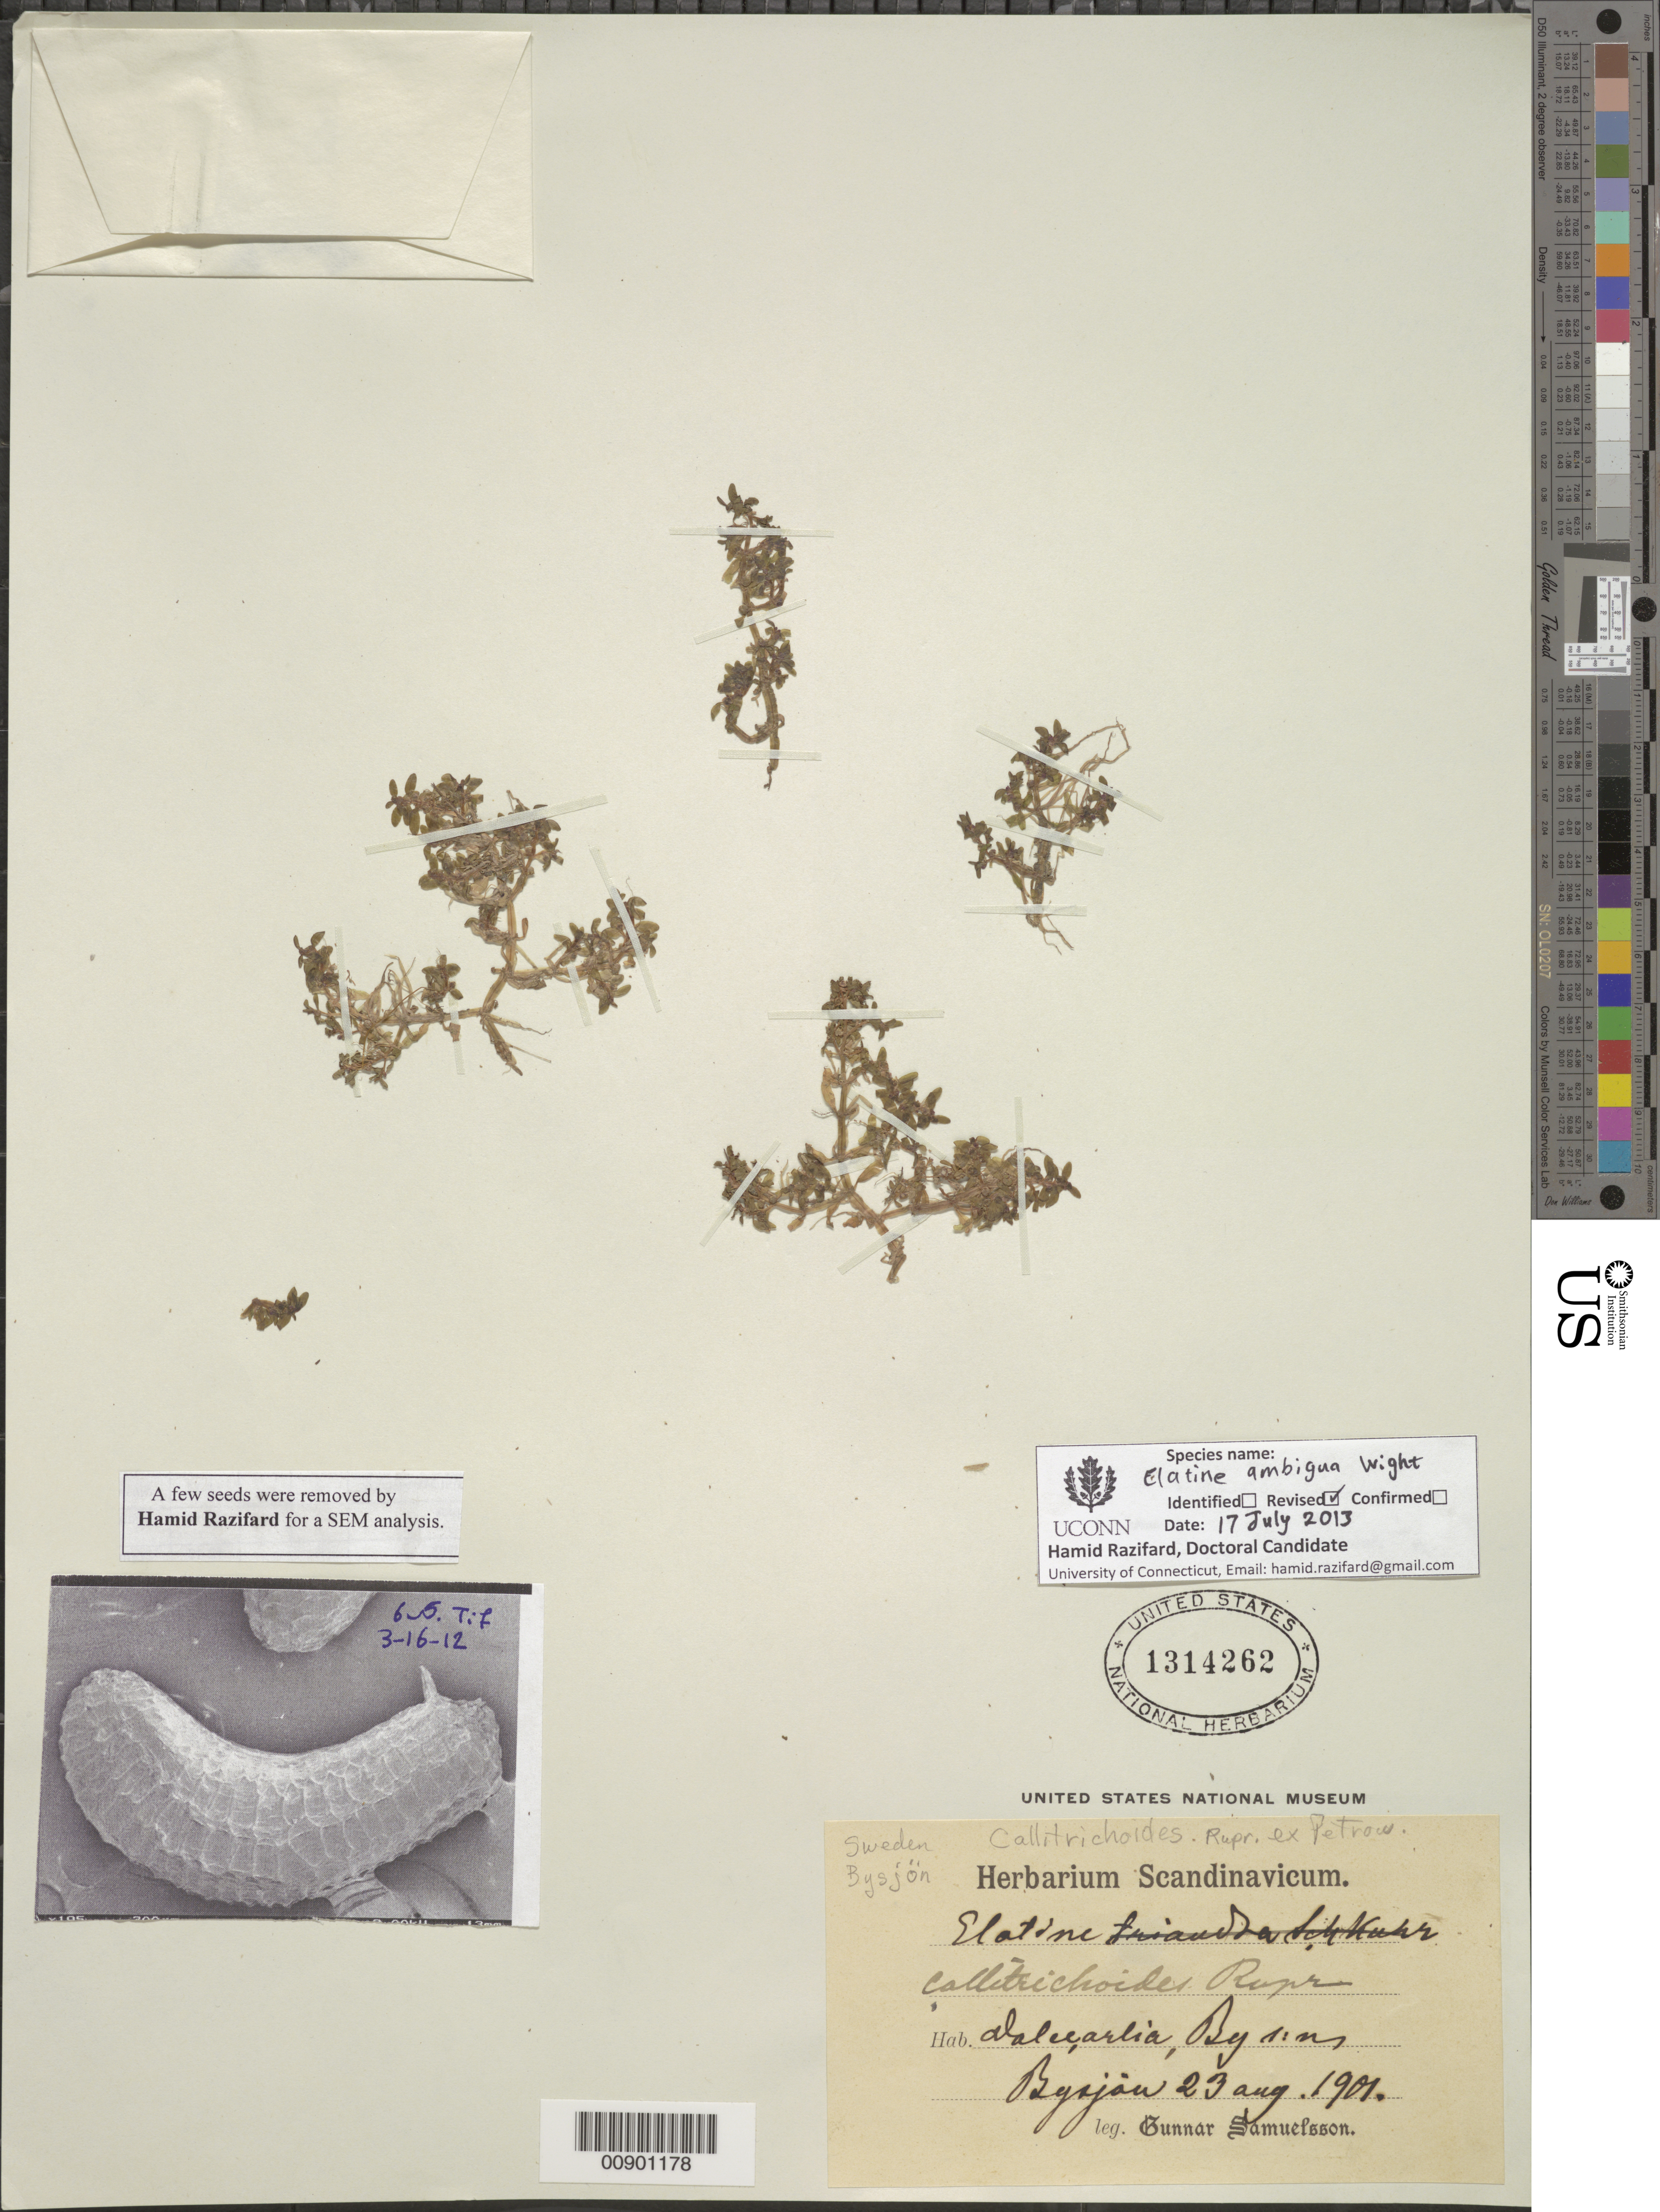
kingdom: Plantae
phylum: Tracheophyta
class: Magnoliopsida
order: Malpighiales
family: Elatinaceae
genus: Elatine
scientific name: Elatine ambigua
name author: Wight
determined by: Razifard, Hamid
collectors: G. Samuelsson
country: Sweden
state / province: Dalarna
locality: Dalacarlia, Bydins, Bysjon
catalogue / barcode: US 1314262